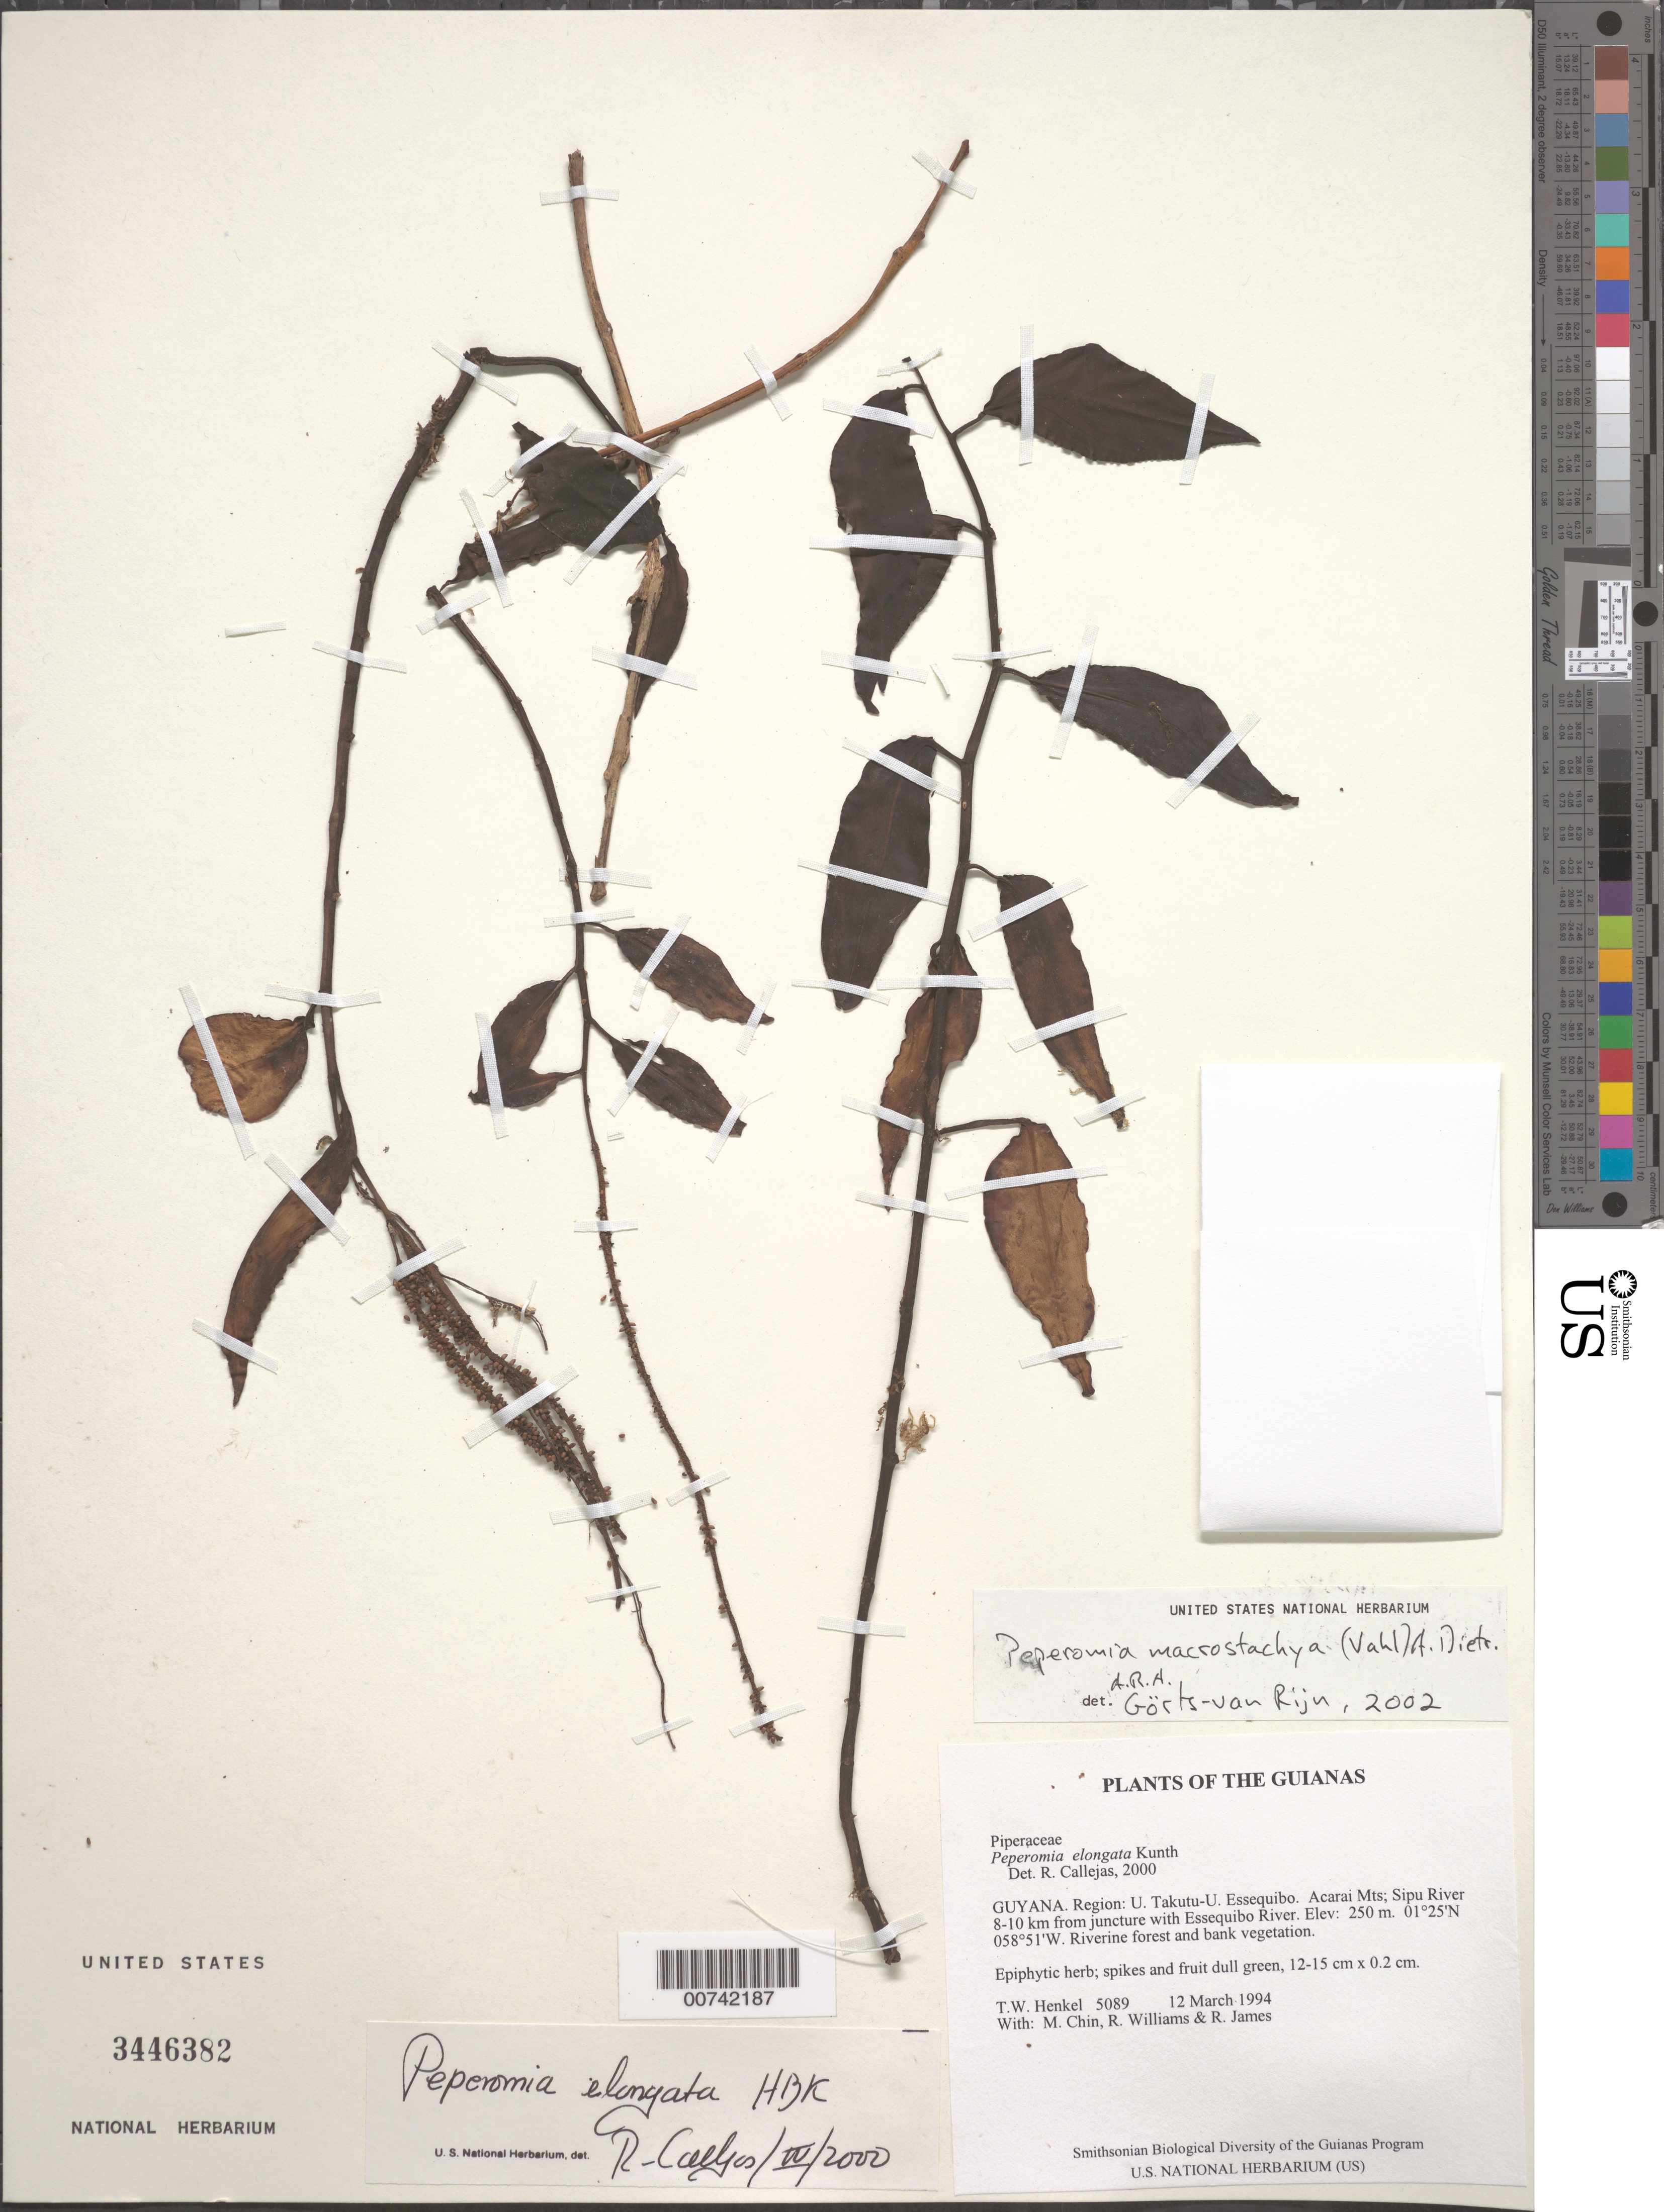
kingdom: Plantae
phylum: Tracheophyta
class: Magnoliopsida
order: Piperales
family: Piperaceae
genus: Peperomia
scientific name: Peperomia elongata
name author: Kunth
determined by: Callejas, Ricardo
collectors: T. Henkel, M. Chin, R. Williams & R. James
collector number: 5089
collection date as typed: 12 March 1994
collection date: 1994-03-12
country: Guyana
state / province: U. Takutu-U. Essequibo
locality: Acarai Mts; Sipu River 8-10 km from juncture with Essequibo River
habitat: Riverine forest and bank vegetation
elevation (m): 250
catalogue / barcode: US 3446382